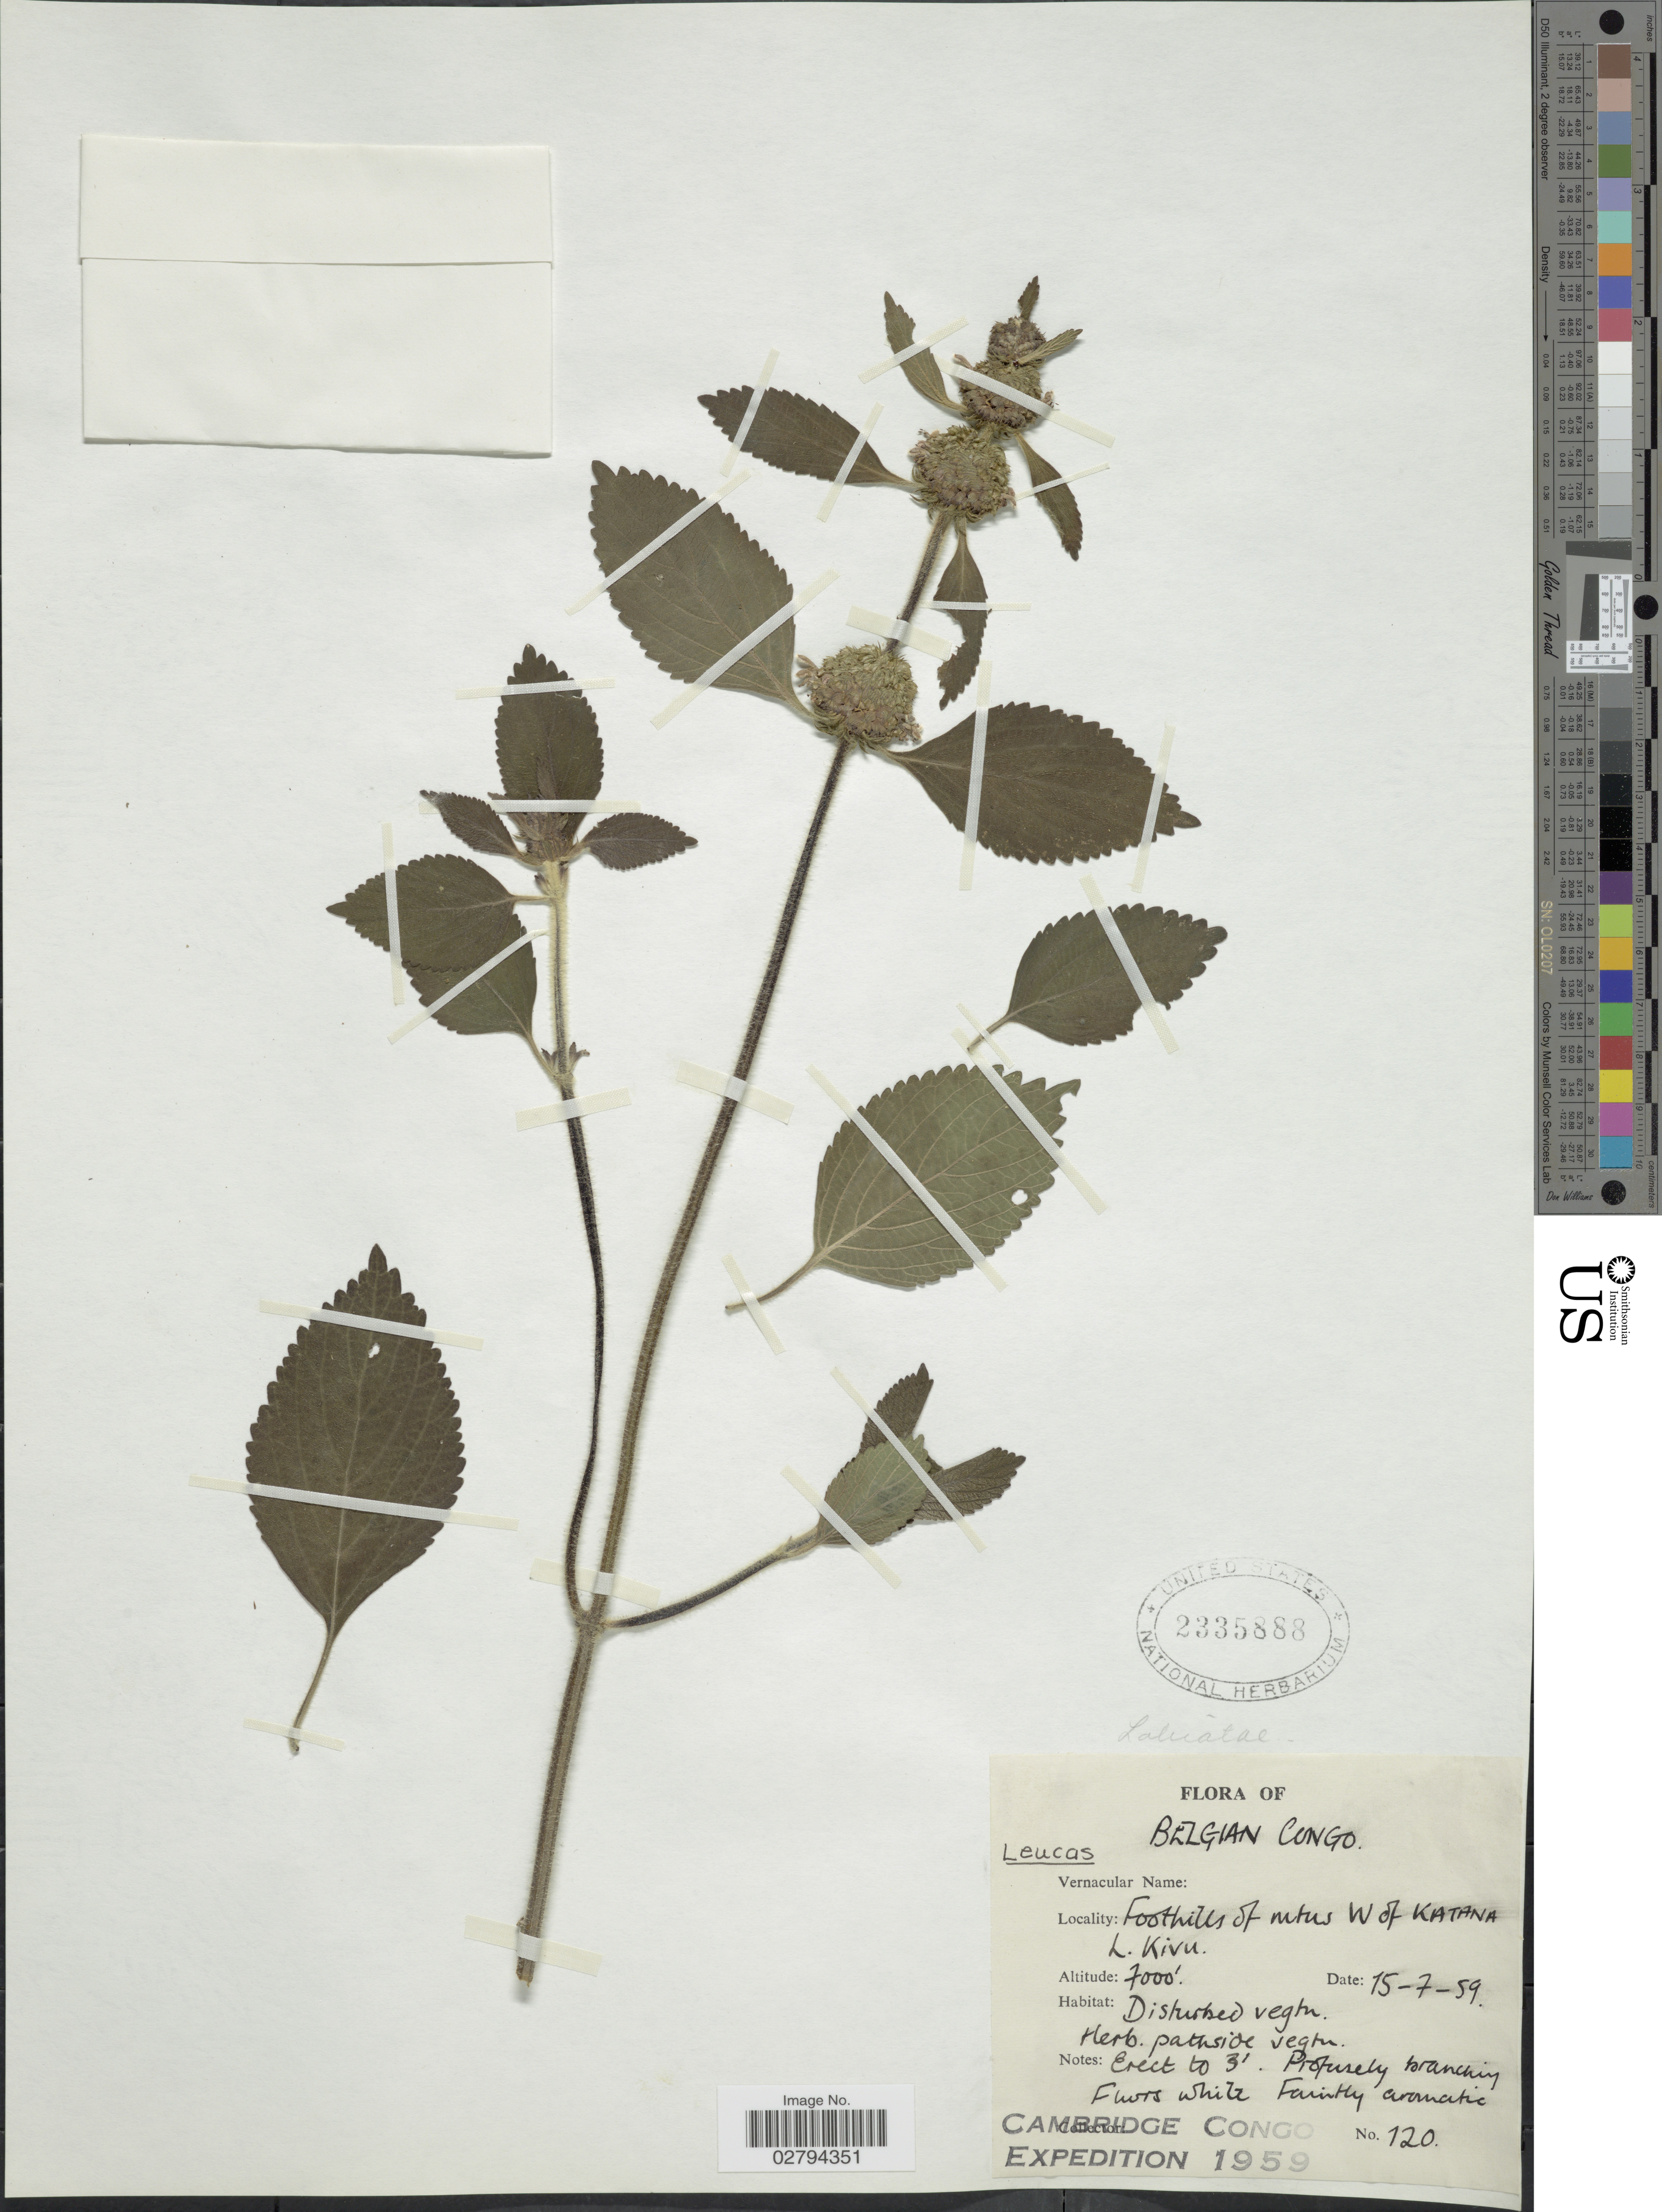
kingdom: Plantae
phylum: Tracheophyta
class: Magnoliopsida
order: Lamiales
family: Lamiaceae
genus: Leucas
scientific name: Leucas sp.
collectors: Cambridge Congo Expedition 1959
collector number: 120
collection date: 1959-07-15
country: Congo, Democratic Republic of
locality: Belgian Congo. Foothills of Mtns W of Katana L. Kivu.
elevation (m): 2134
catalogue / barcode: US 2335888